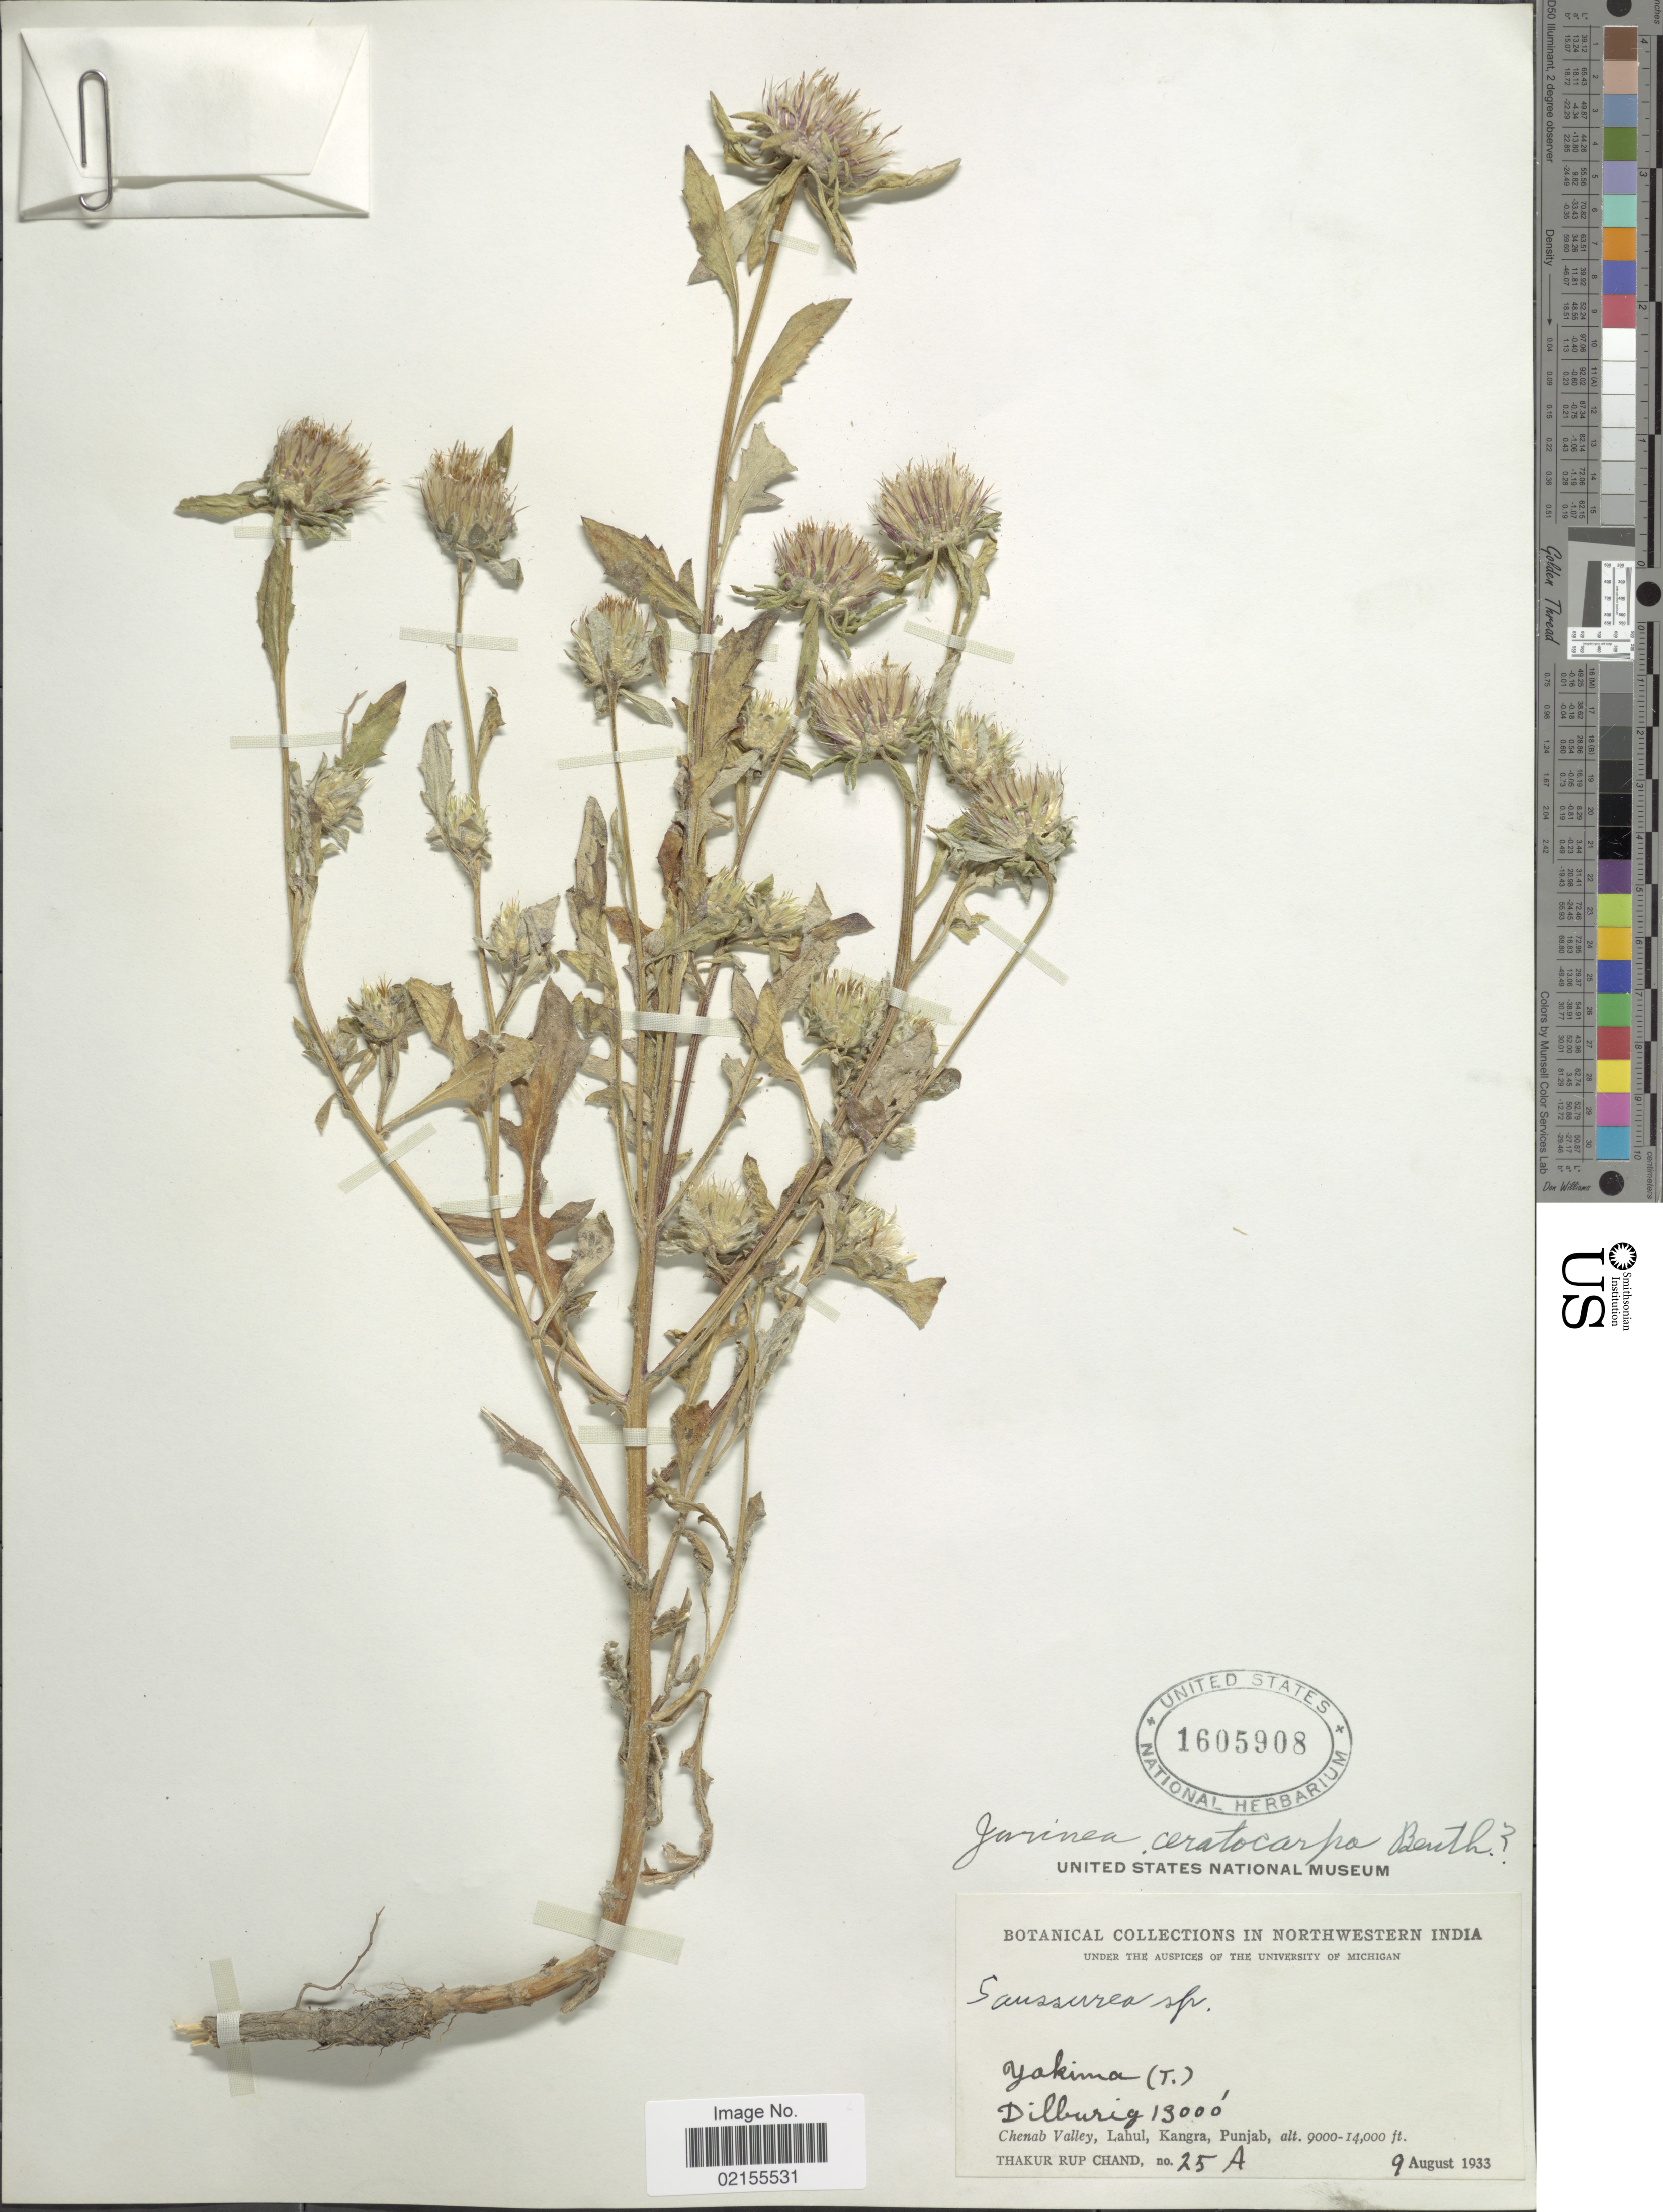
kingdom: Plantae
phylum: Tracheophyta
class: Magnoliopsida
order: Asterales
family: Asteraceae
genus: Jurinea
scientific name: Jurinea ceratocarpa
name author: (Decne.) Benth.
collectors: T. R. Chand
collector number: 25A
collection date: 1933-08-09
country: India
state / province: Himachal Pradesh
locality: Northwestern India, Dilburig, Chenab Valley, Lahul, Kangra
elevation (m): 3962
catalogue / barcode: US 1605908